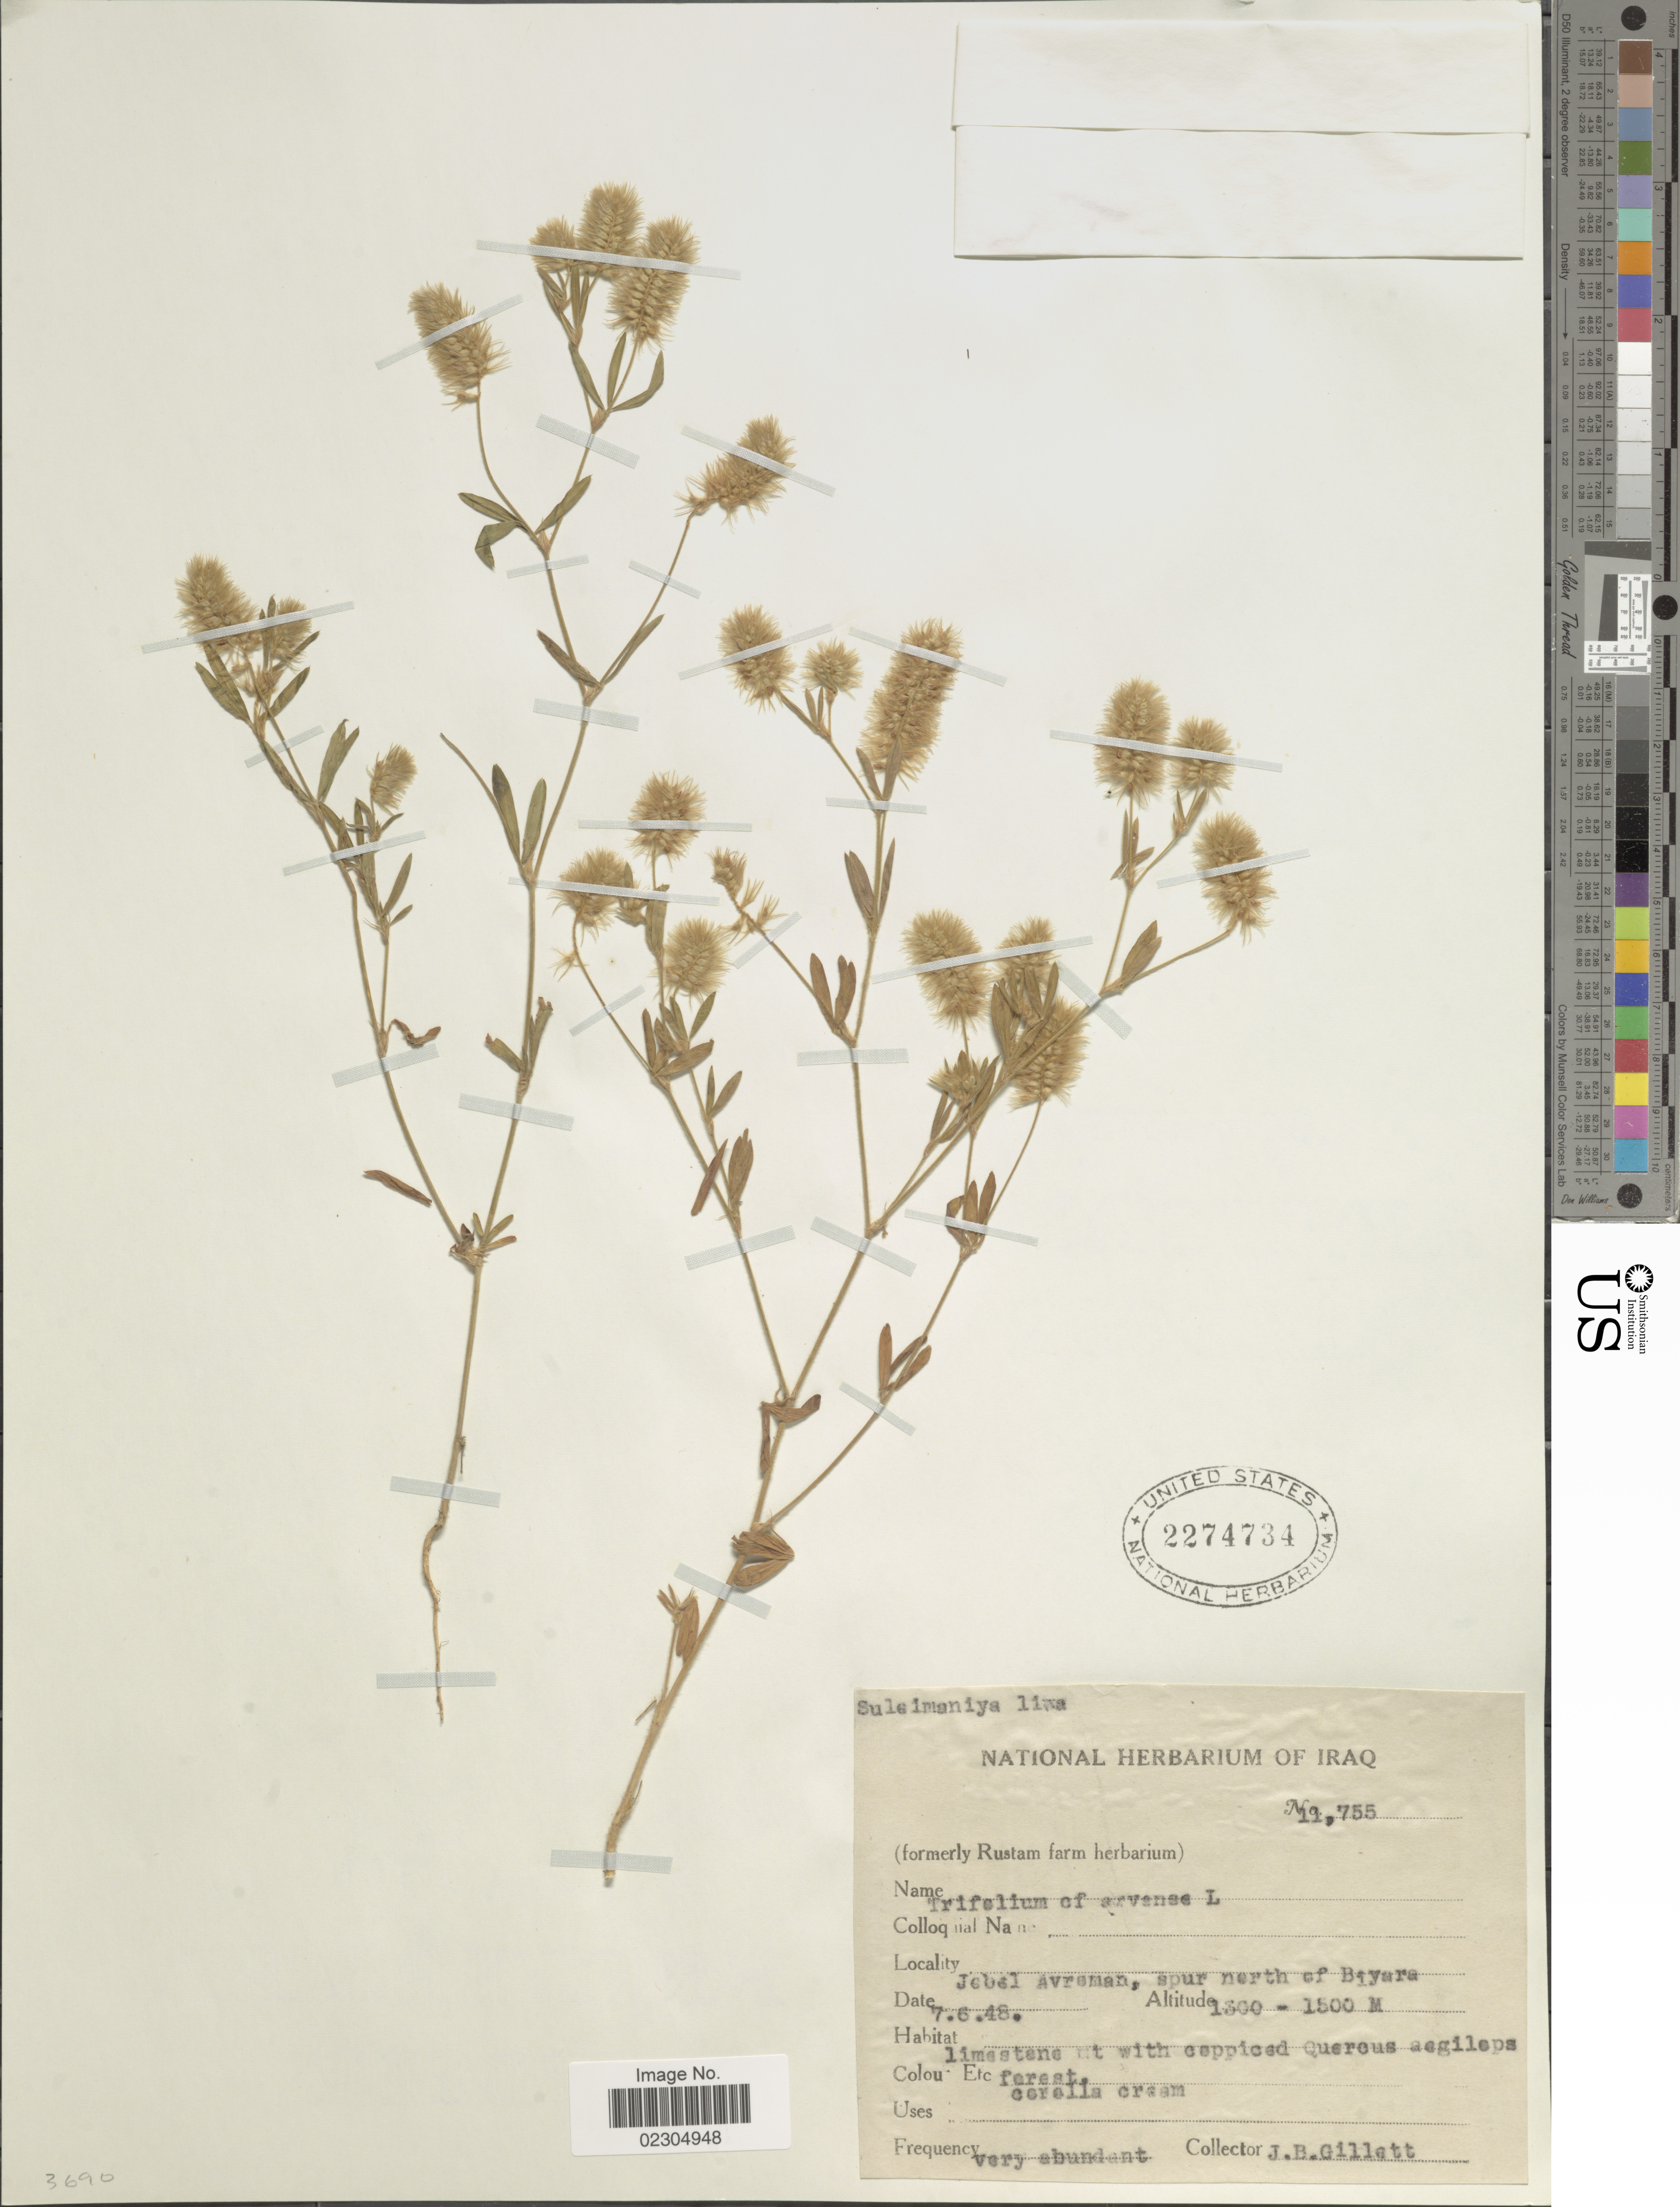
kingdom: Plantae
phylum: Tracheophyta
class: Magnoliopsida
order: Fabales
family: Fabaceae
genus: Trifolium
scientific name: Trifolium arvense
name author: L.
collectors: J. B. Gillett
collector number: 11755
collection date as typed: Transcribed d/m/y: 7/6/48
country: Iraq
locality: Jebel Avreman, spur north of Biyara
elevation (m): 1300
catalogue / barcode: US 2274734